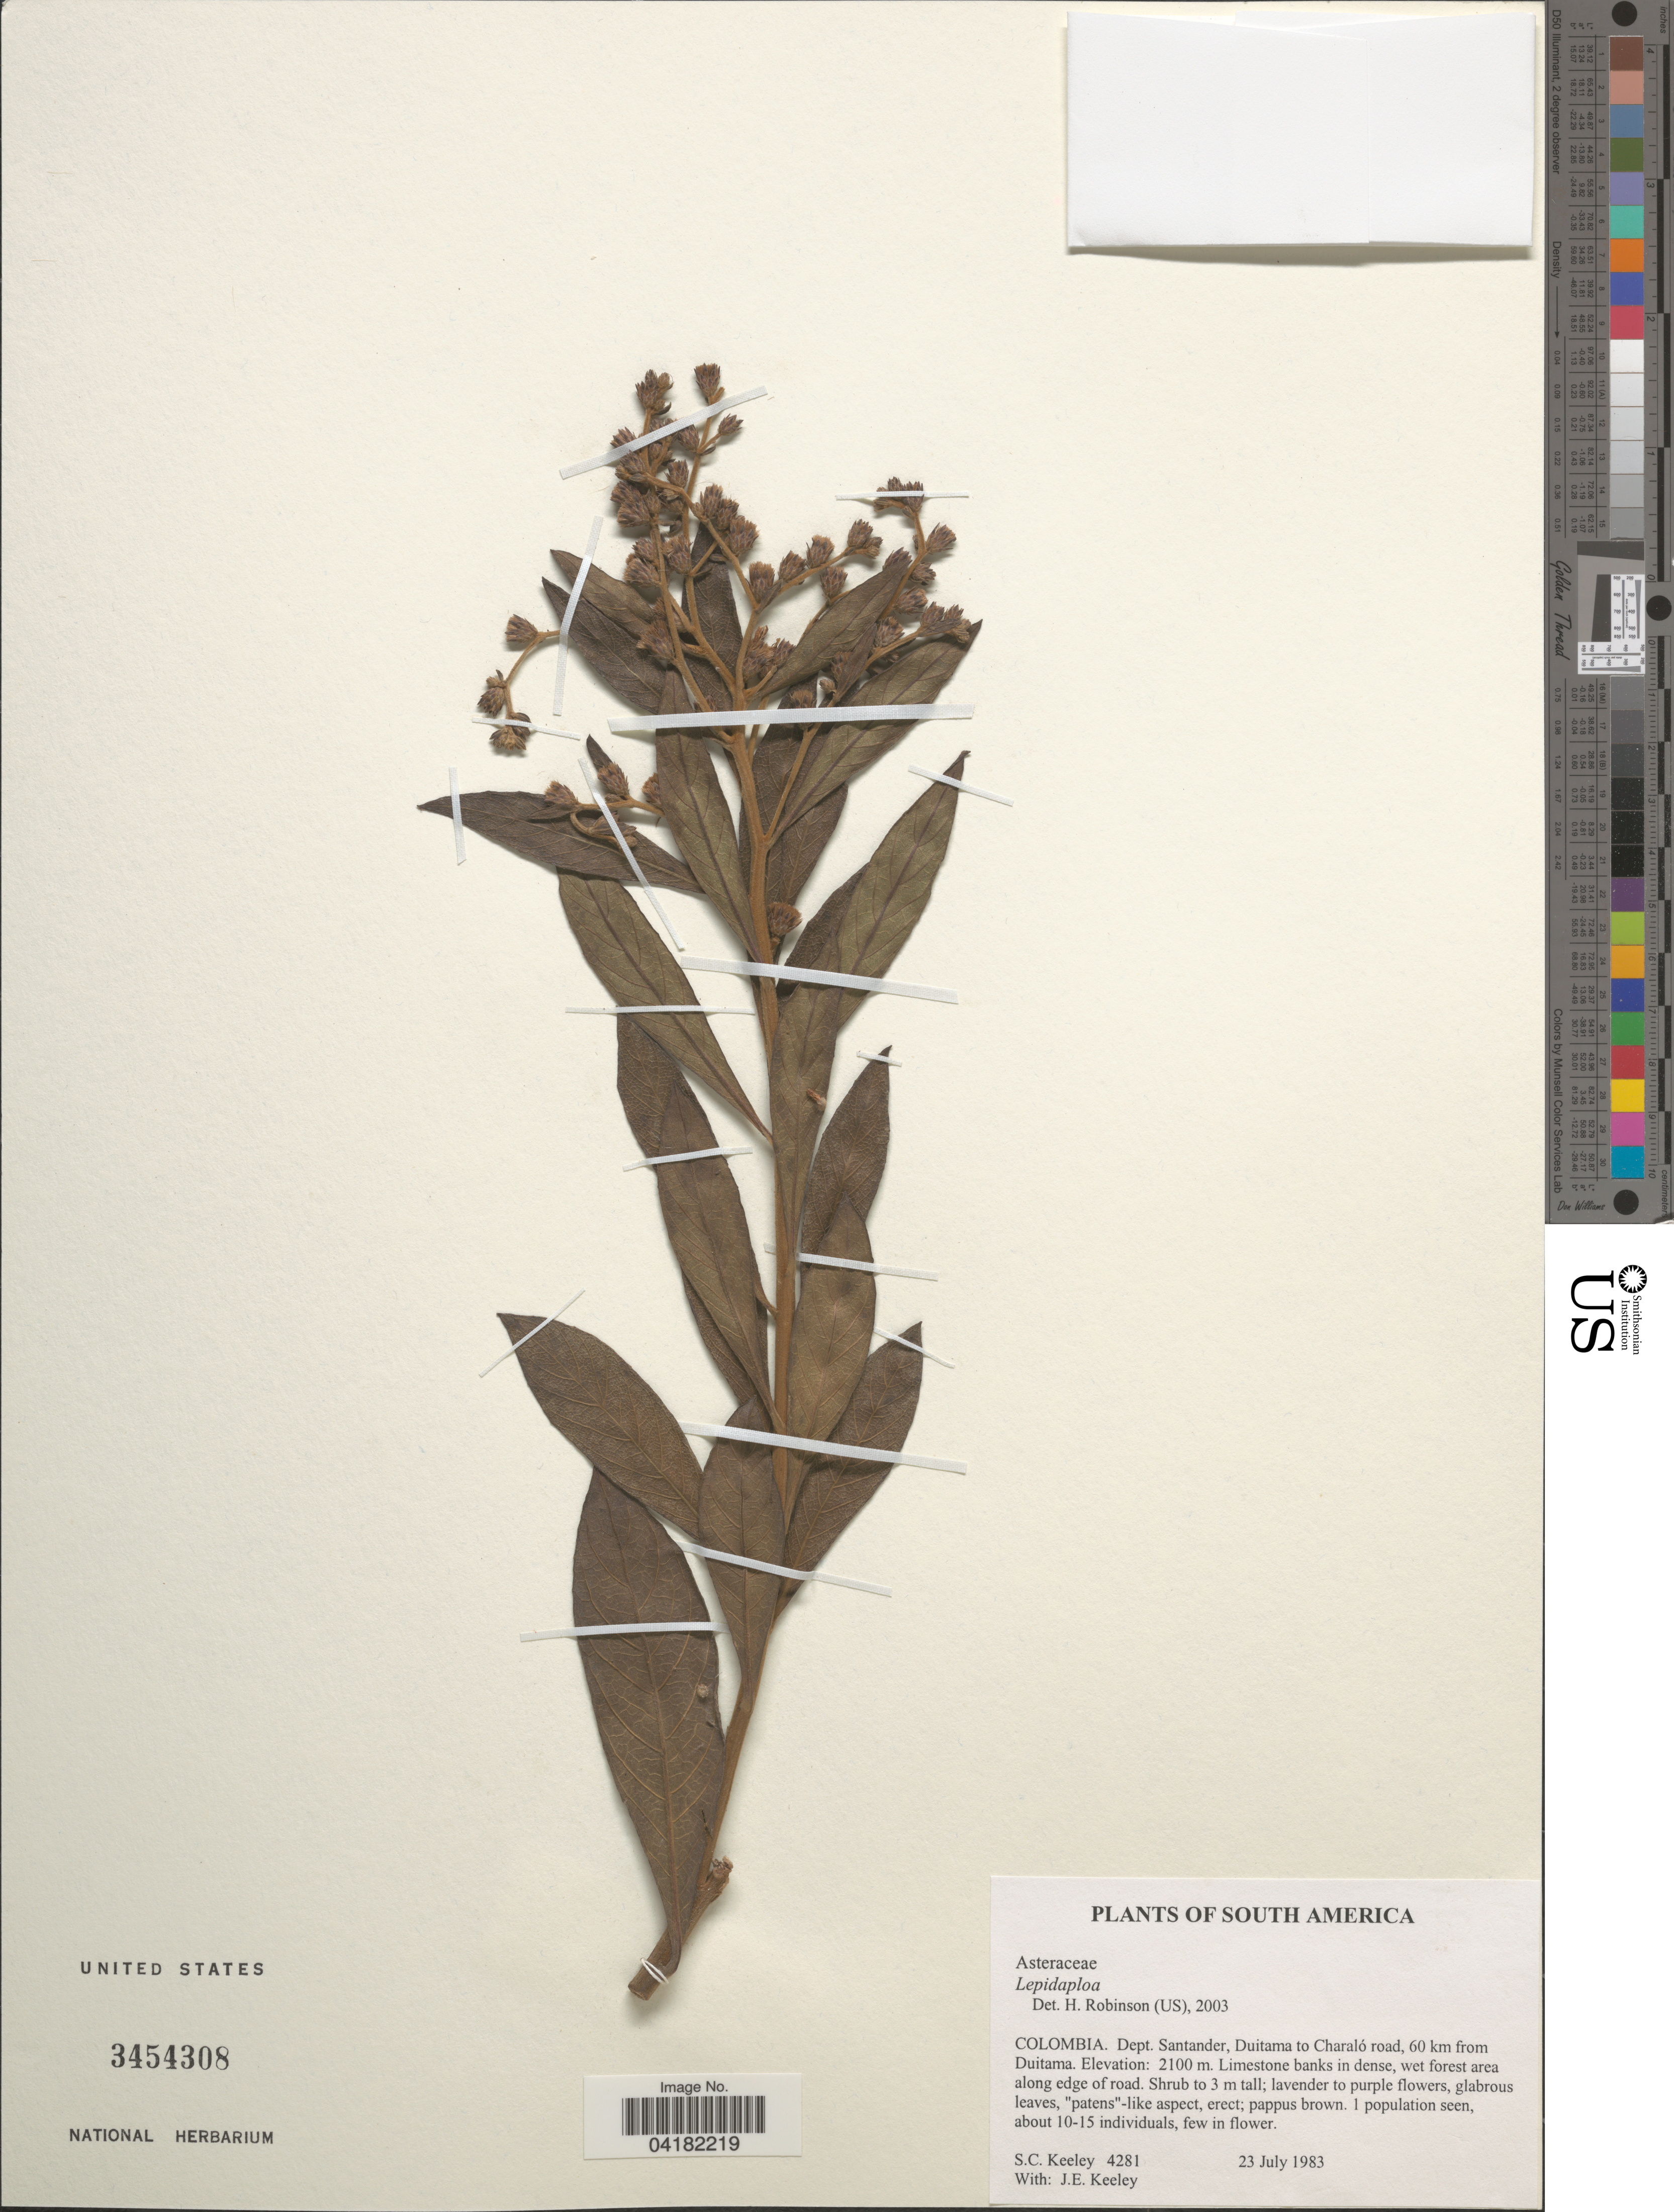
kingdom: Plantae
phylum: Tracheophyta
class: Magnoliopsida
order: Asterales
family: Asteraceae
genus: Lepidaploa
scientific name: Lepidaploa sp.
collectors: S. C. Keeley & J. E. Keeley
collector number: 4281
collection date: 1983-07-23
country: Colombia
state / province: Santander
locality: Dept. Santander, Duitama to Charaló road, 60 km from Duitama.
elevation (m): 2100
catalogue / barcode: US 3454308